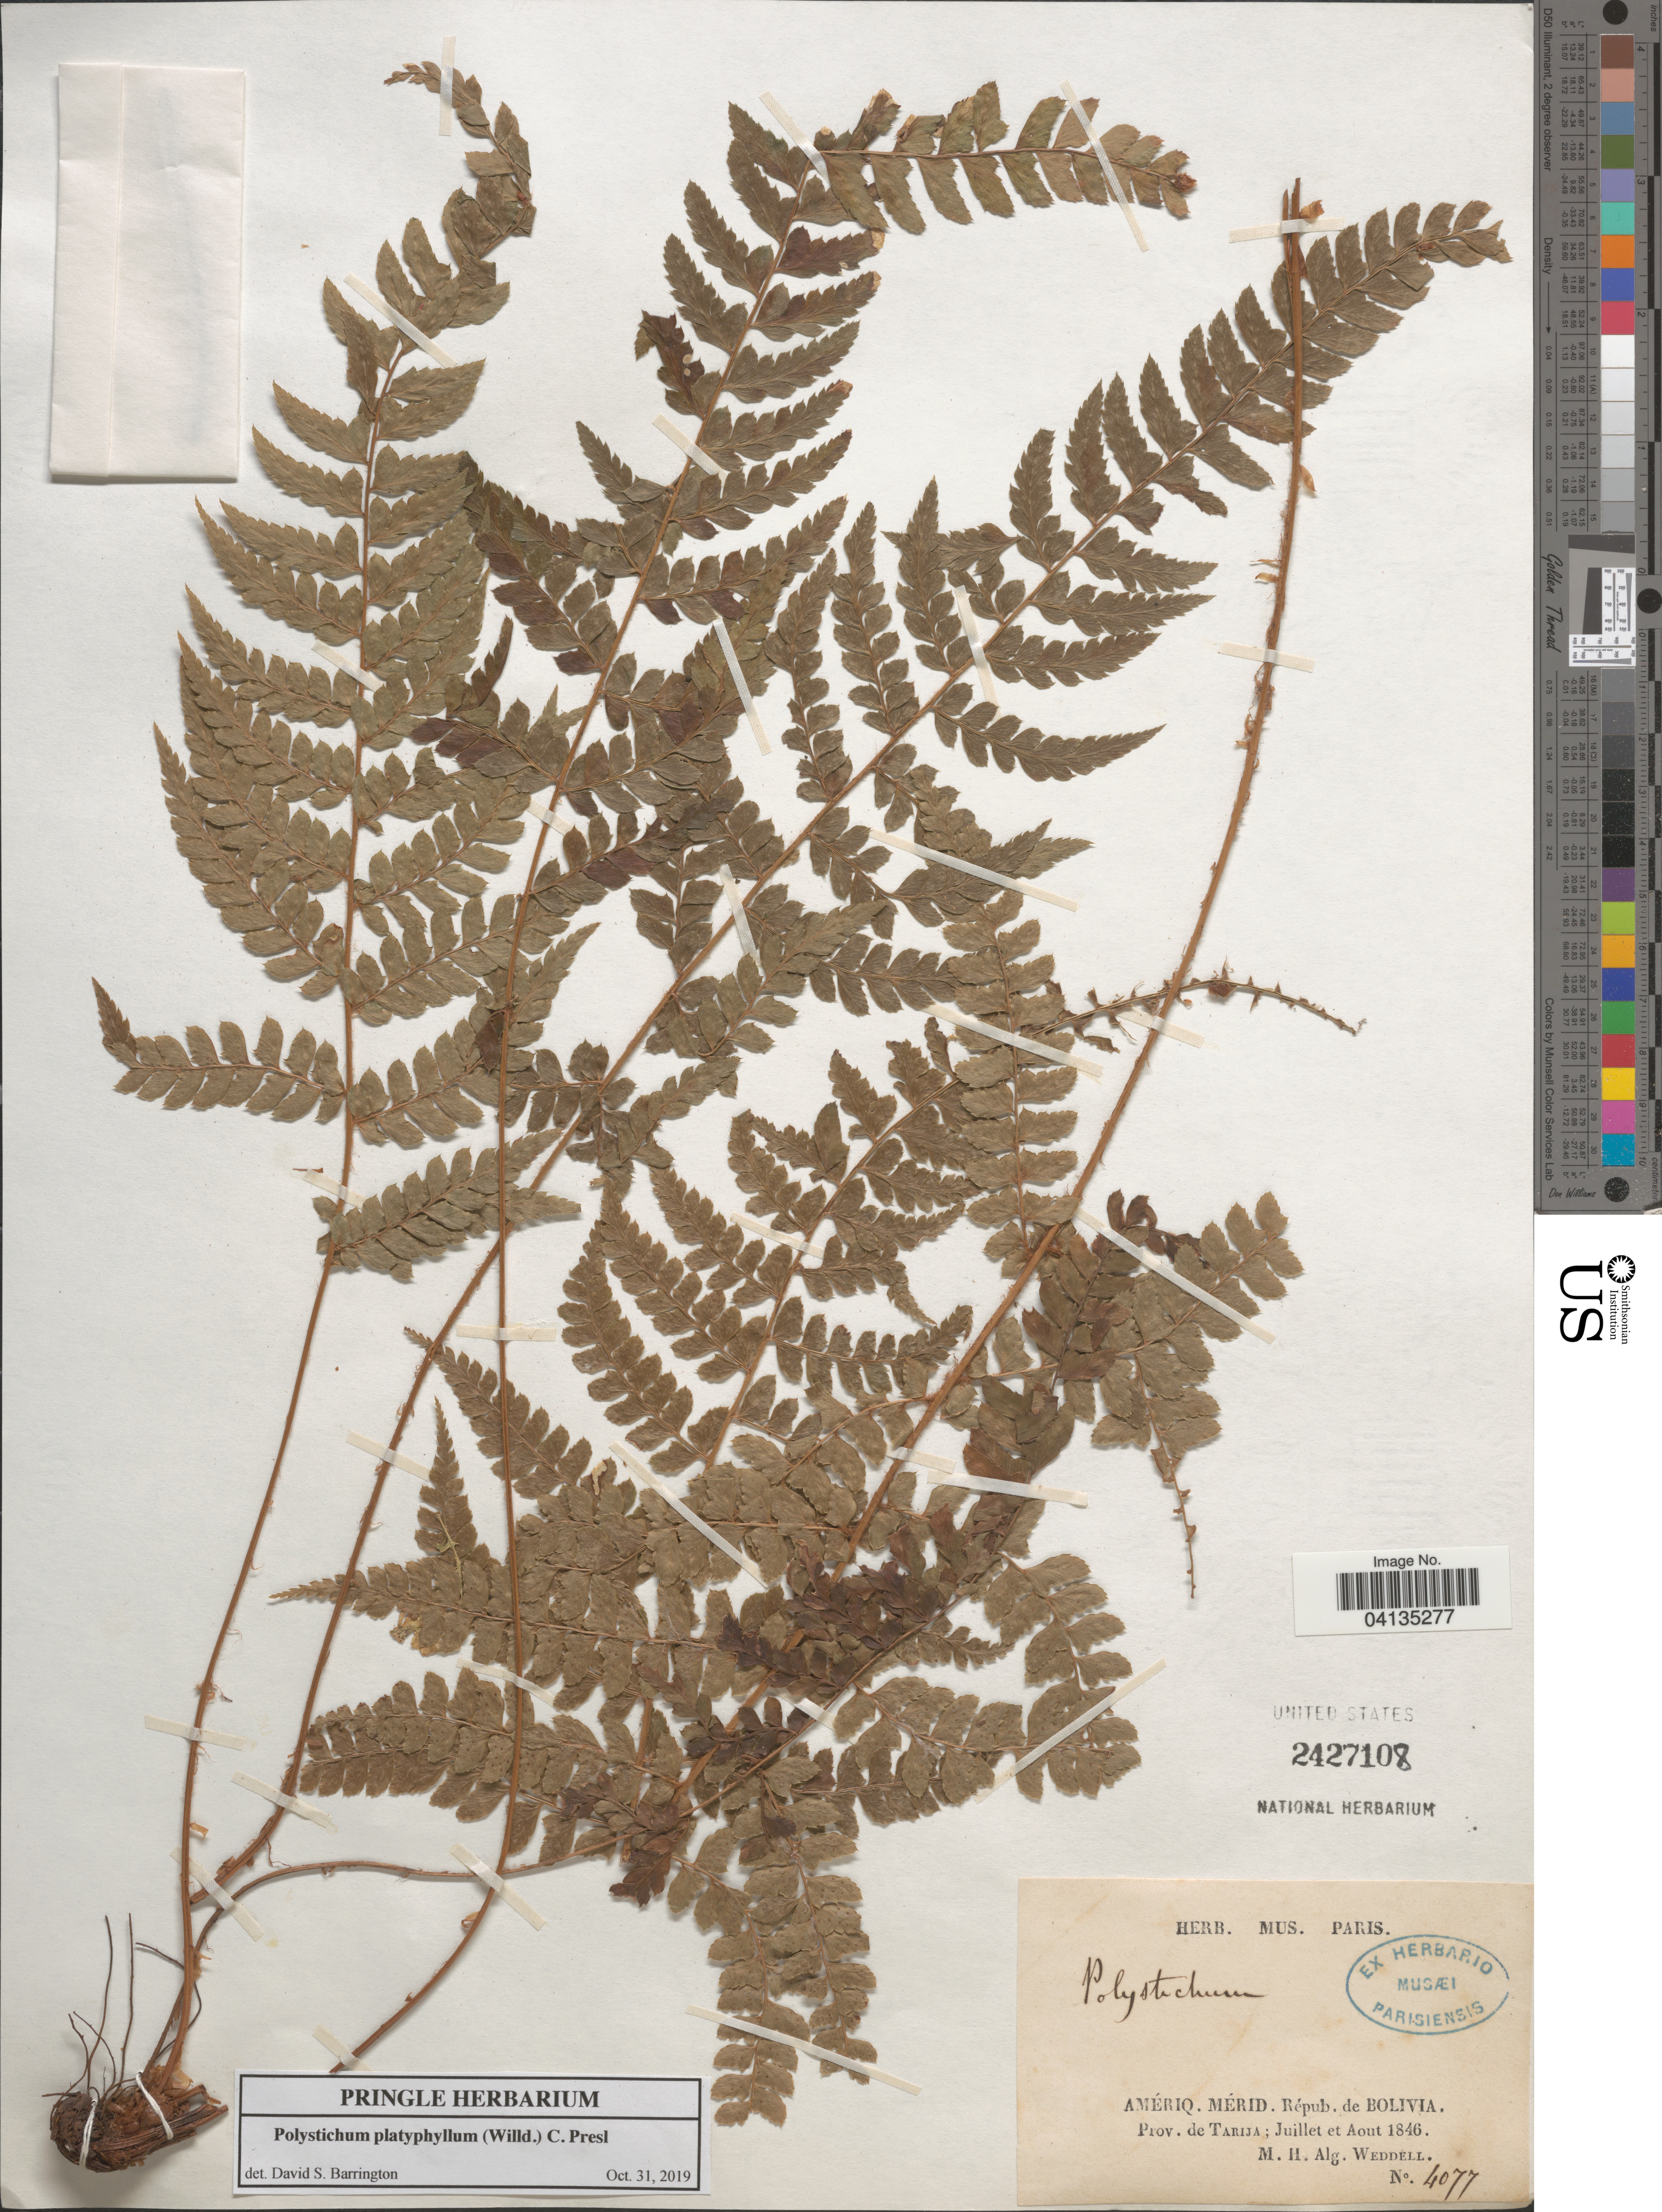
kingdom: Plantae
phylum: Tracheophyta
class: Polypodiopsida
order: Polypodiales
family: Dryopteridaceae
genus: Polystichum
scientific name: Polystichum platyphyllum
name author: (Willd.) C. Presl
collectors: M. Weddell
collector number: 4077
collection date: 1846-07/1846-08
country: Bolivia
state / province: Tarija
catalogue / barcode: US 2427108